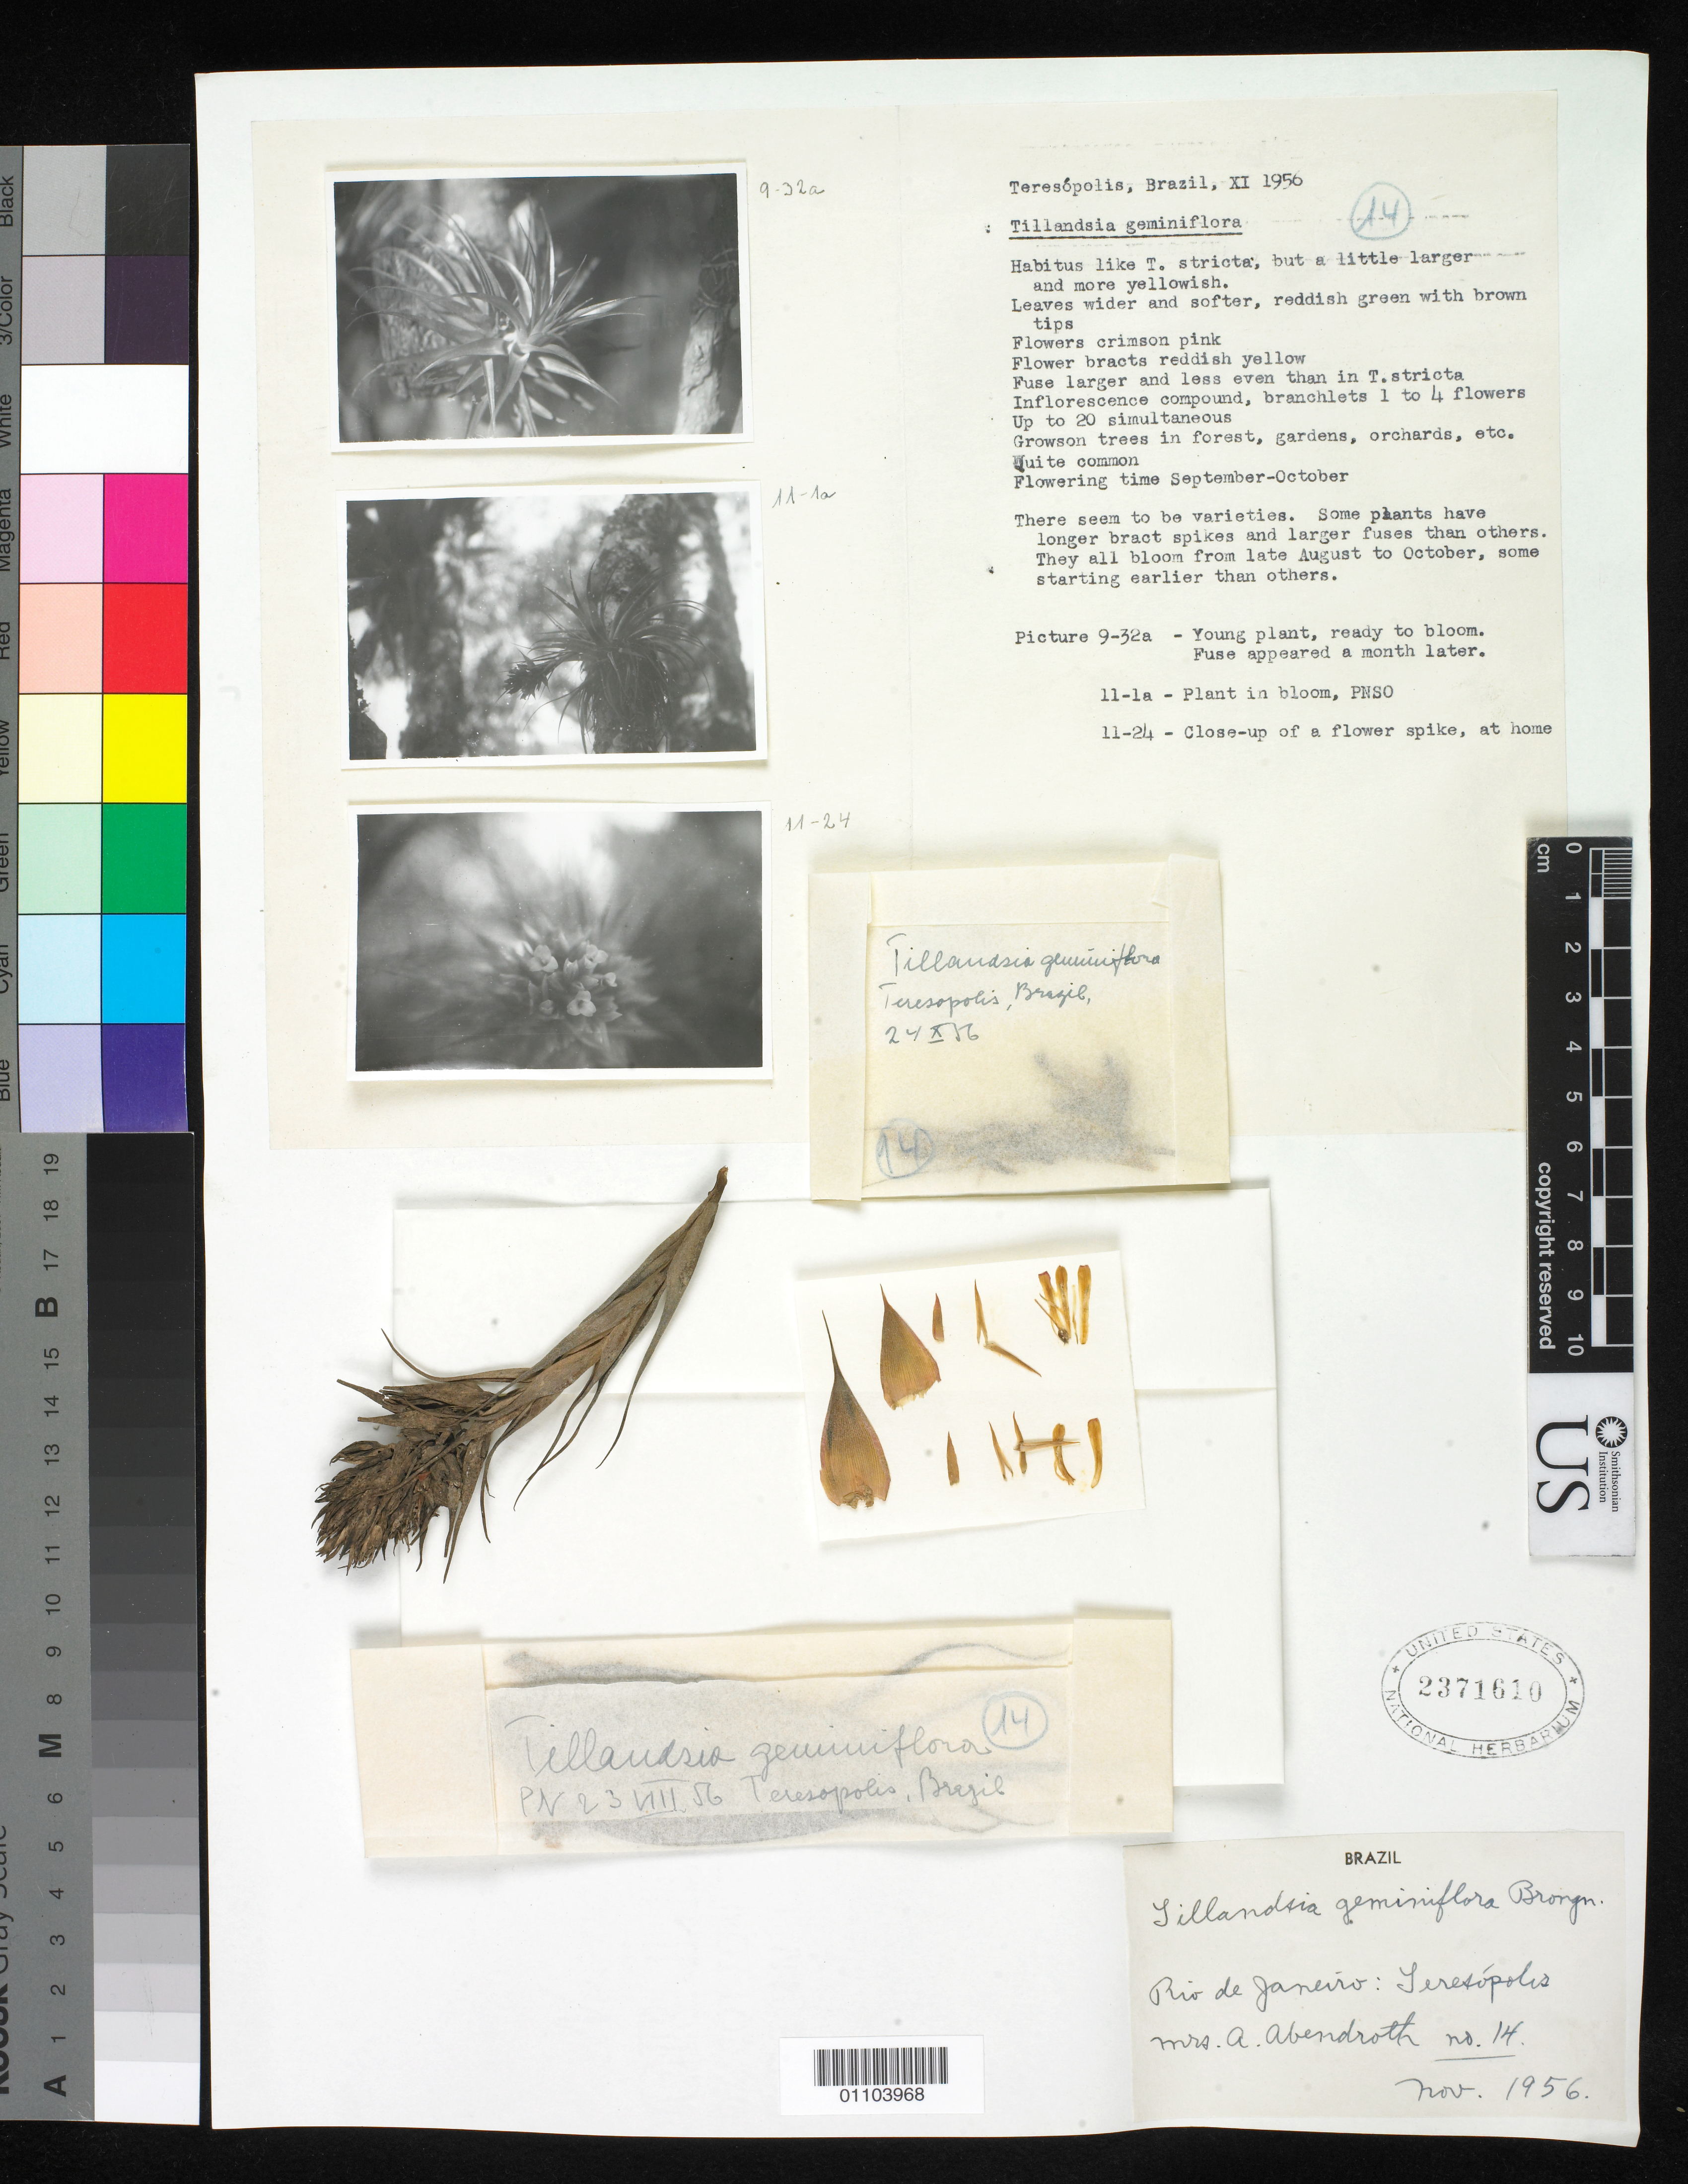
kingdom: Plantae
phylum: Tracheophyta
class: Liliopsida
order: Poales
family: Bromeliaceae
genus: Tillandsia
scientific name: Tillandsia geminiflora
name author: Brongn.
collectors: A. Abendroth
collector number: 14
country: Brazil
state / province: Rio de Janeiro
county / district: Teresópolis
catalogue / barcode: US 2371610